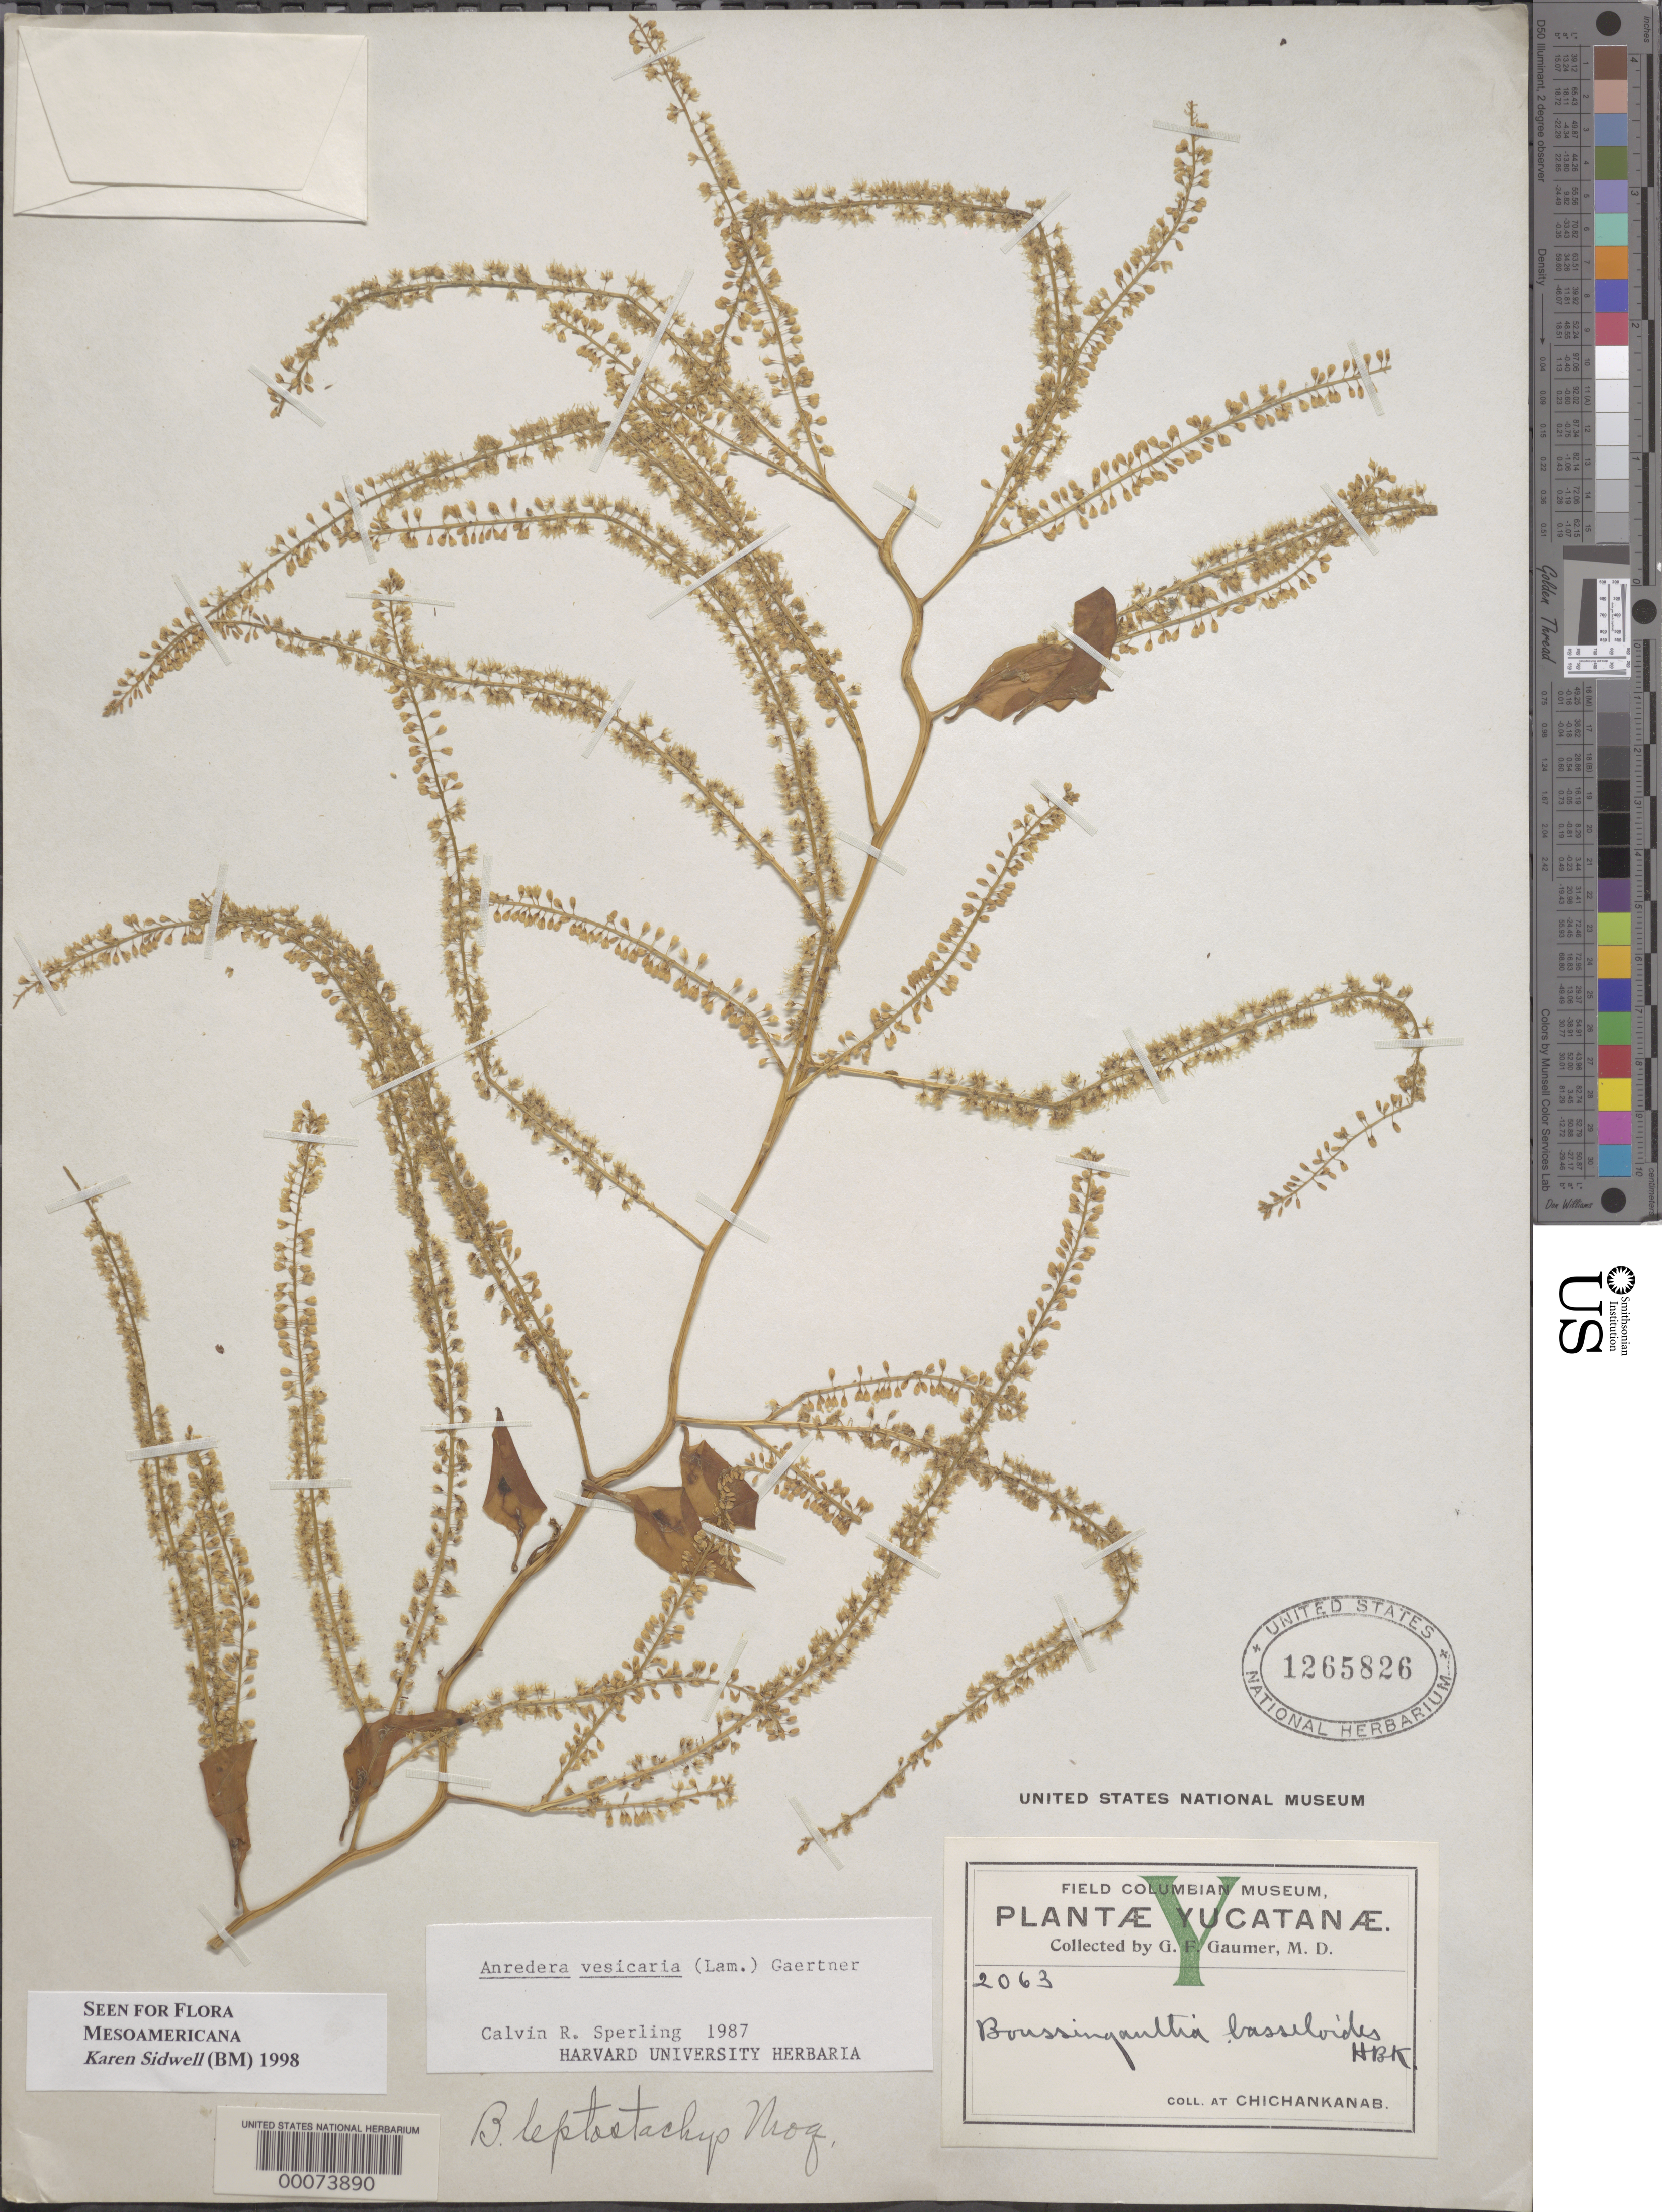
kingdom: Plantae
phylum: Tracheophyta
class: Magnoliopsida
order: Caryophyllales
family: Basellaceae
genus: Anredera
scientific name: Anredera vesicaria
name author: (Lam.) C.F. Gaertn.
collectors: G. F. Gaumer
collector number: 2063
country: Mexico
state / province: Yucatán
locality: Chichankanab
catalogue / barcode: US 1265826